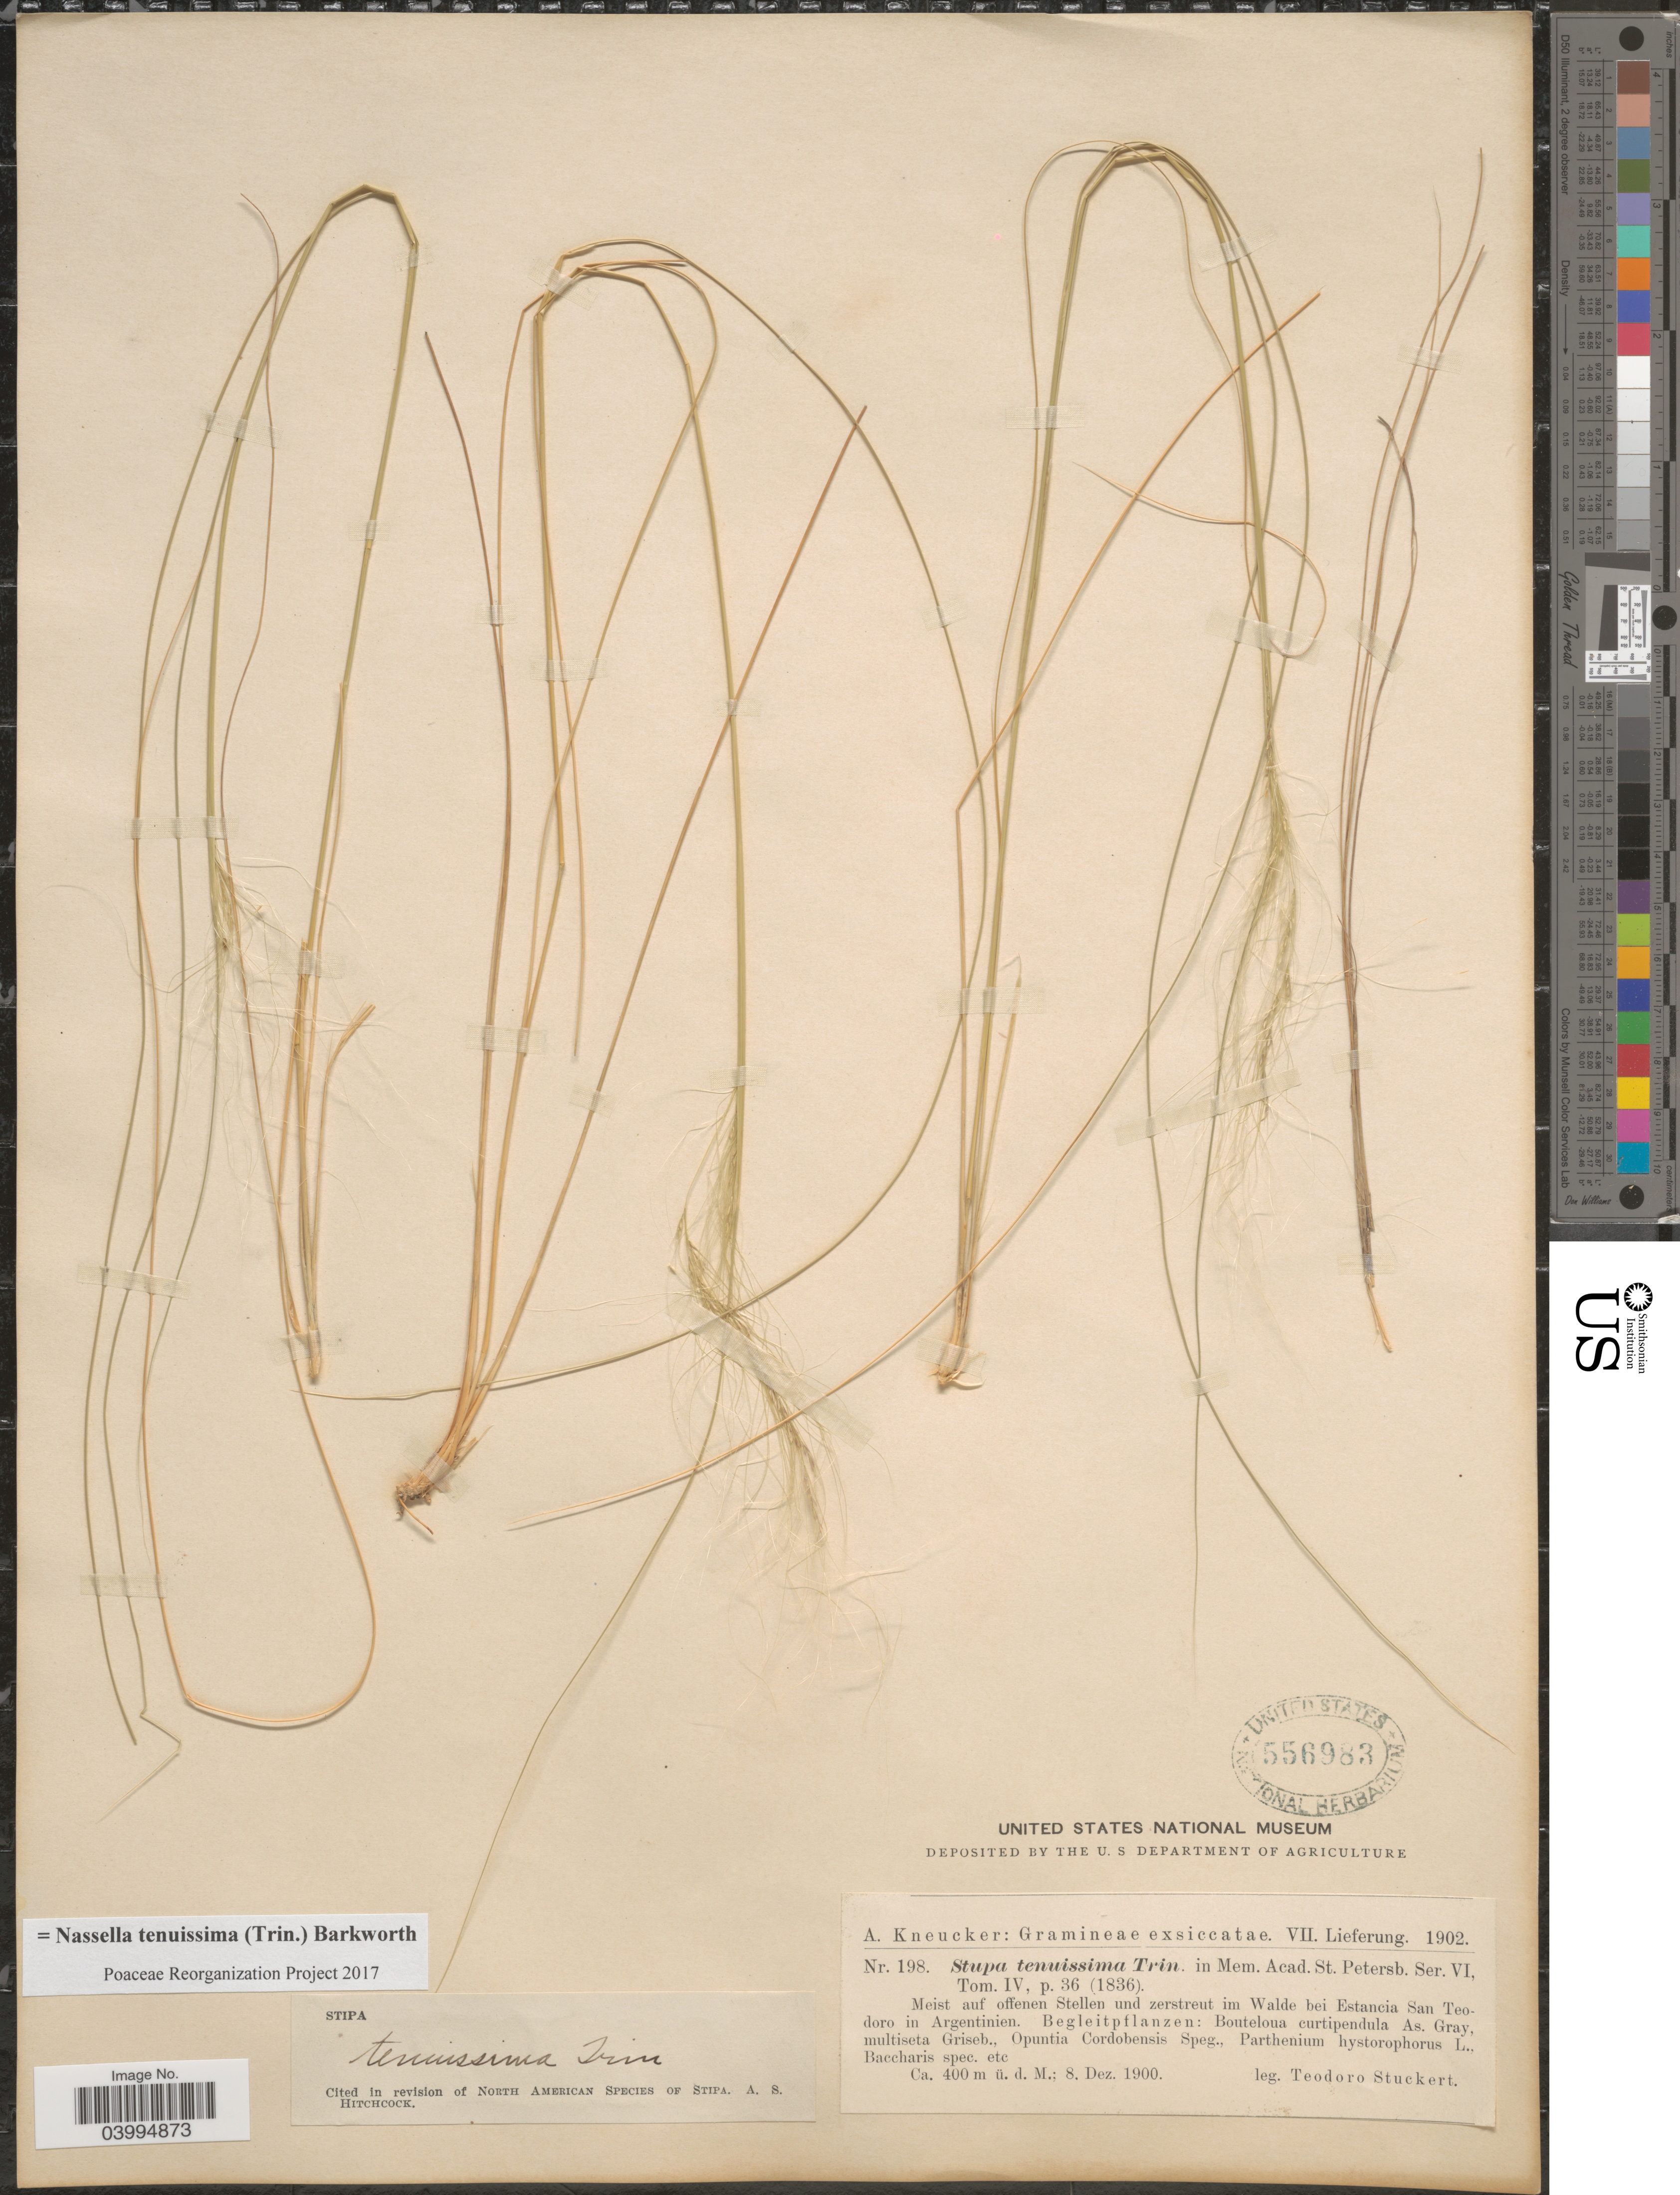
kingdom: Plantae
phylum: Tracheophyta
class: Liliopsida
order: Poales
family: Poaceae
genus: Nassella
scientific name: Nassella tenuissima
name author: (Trin.) Barkworth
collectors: T. Stuckert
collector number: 198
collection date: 1900-12-08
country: Argentina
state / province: Cordoba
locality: Meist auf offenen Stellen und zerstreut im Walde bei Estancia San Teodoro in Argentinien. Begleitpflanzen: Bouteloua curtipendula As. Gray, multiseta Griseb., Opuntia Cordobensis Speg., Parthenium hystorophorus L., Baccharis spec. etc. [unsure placement]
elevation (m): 4000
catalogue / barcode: US 556983